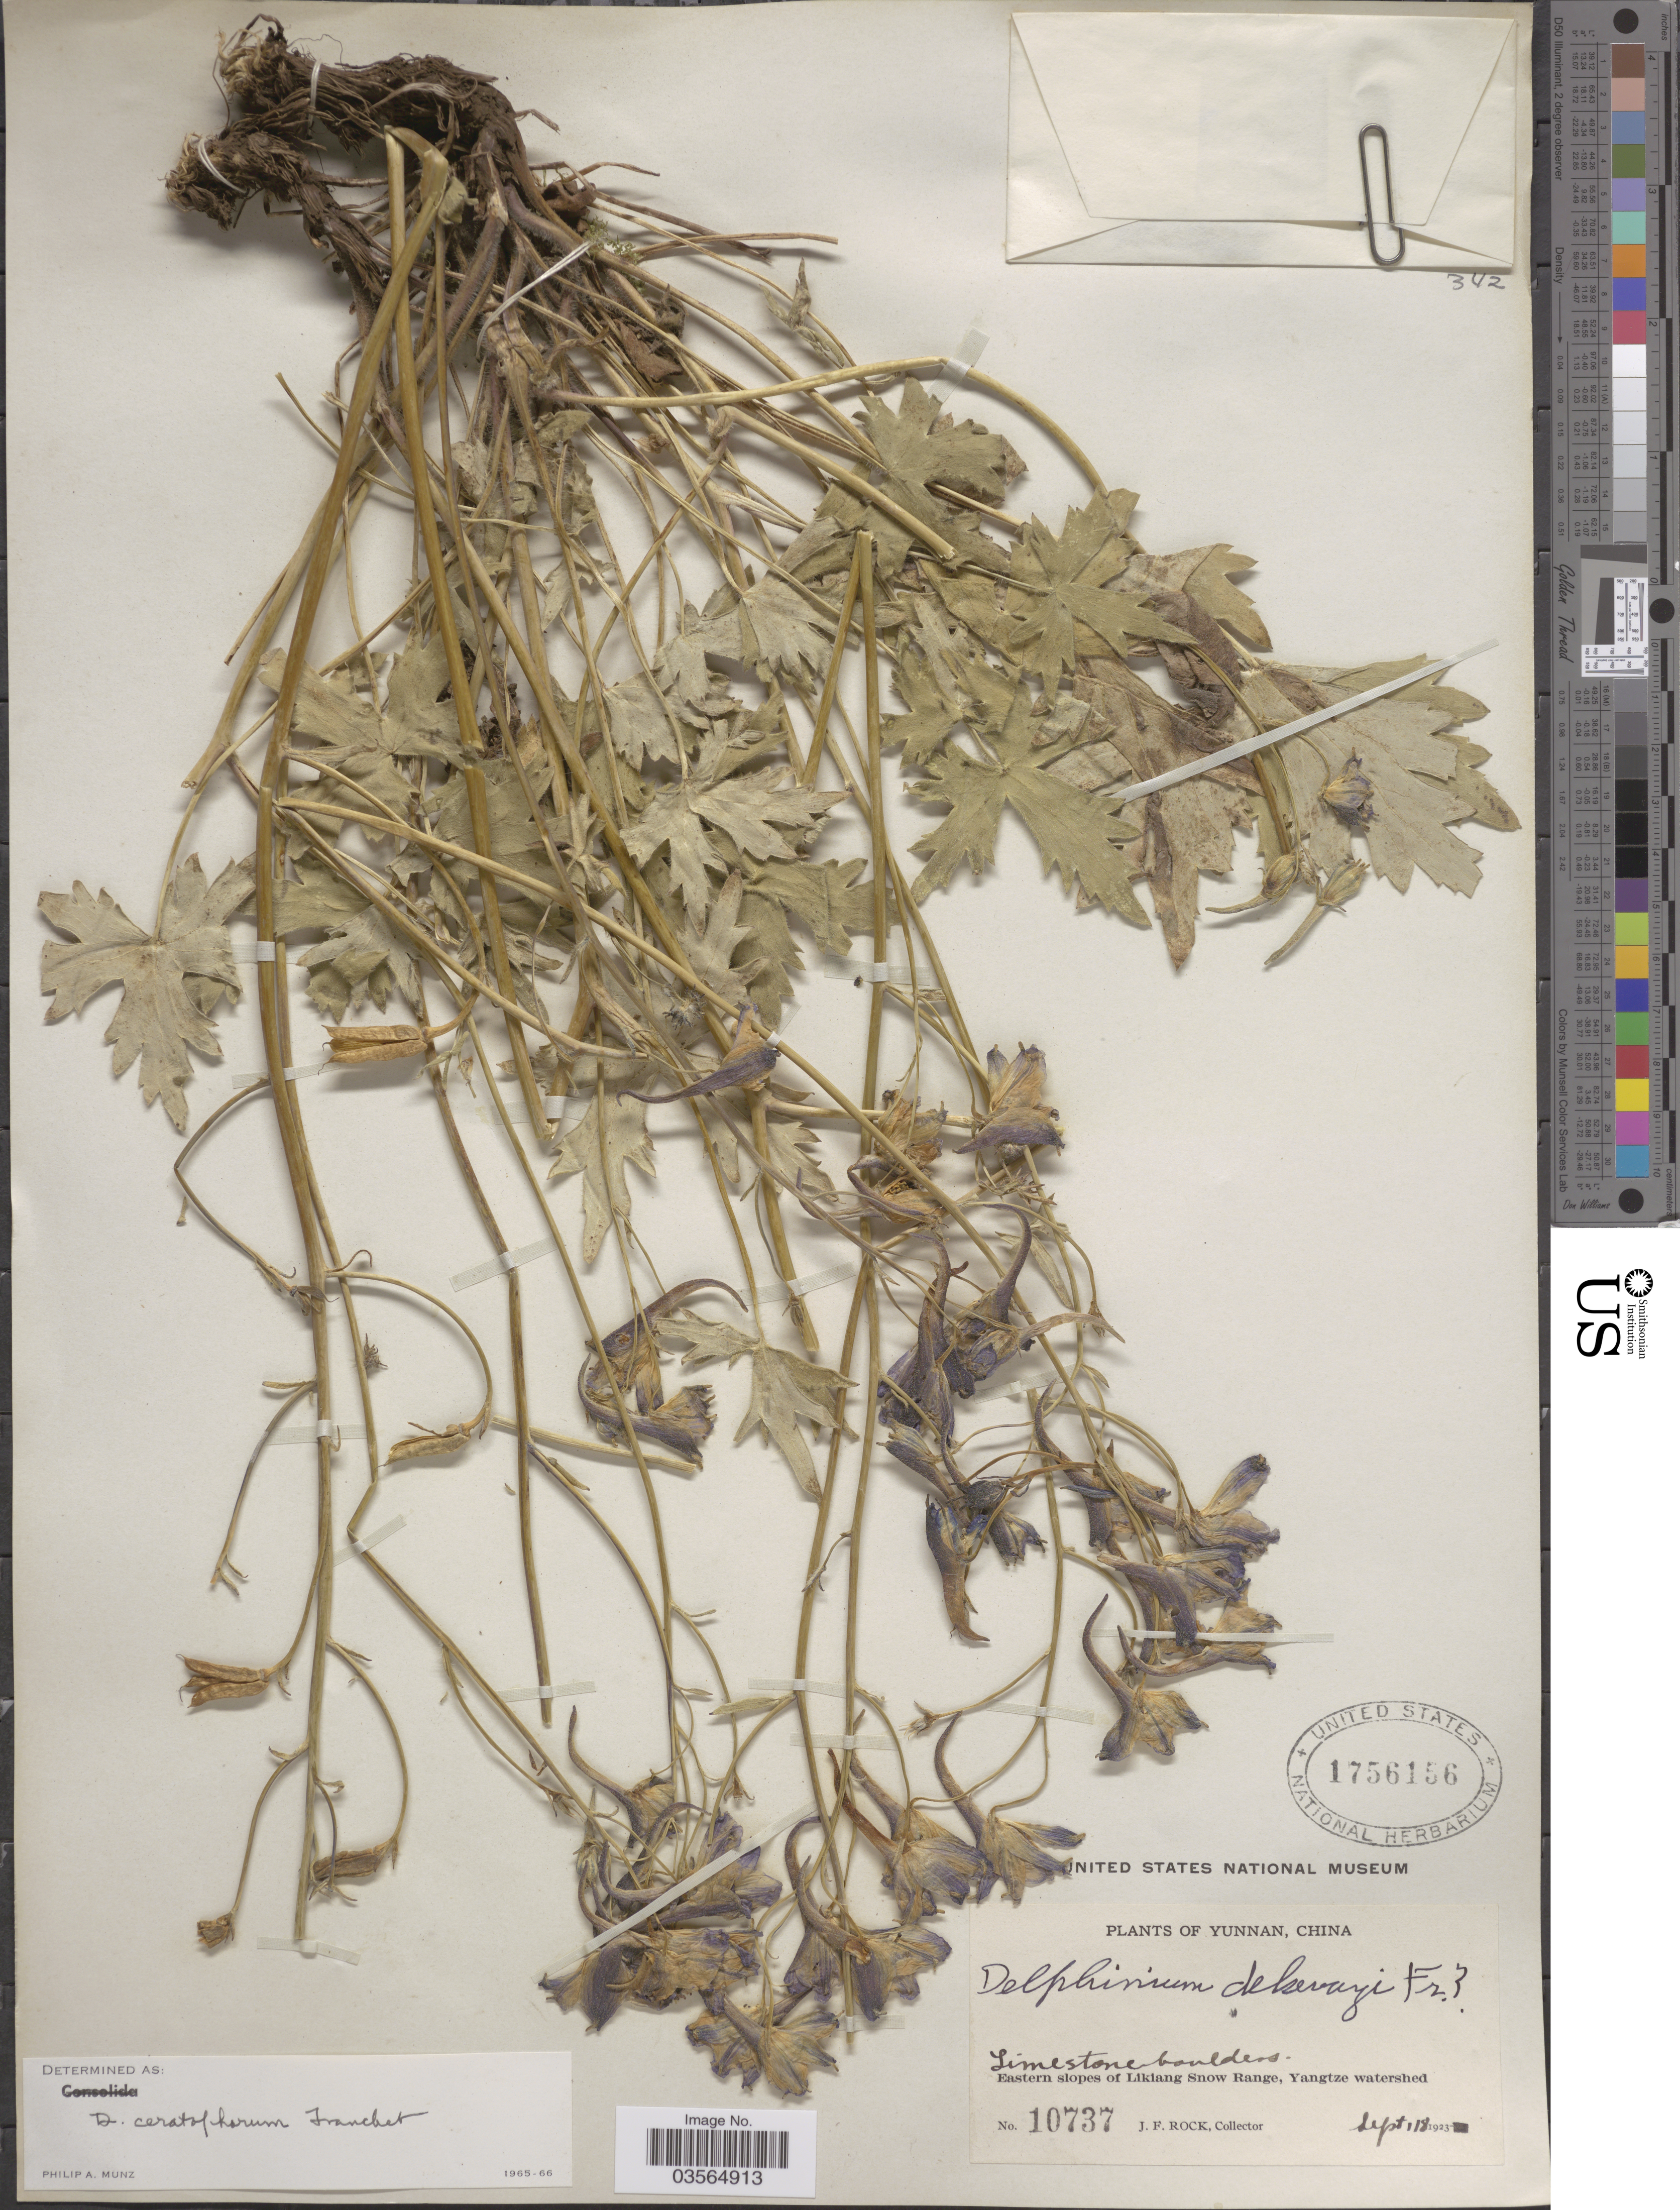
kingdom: Plantae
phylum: Tracheophyta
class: Magnoliopsida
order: Ranunculales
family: Ranunculaceae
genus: Delphinium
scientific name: Delphinium ceratophorum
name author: Franch.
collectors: J. Rock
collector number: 10737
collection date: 1923-09-18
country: China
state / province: Yunnan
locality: Eastern slopes of Likiang Snow Range, Yangtze watershed.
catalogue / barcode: US 1756156